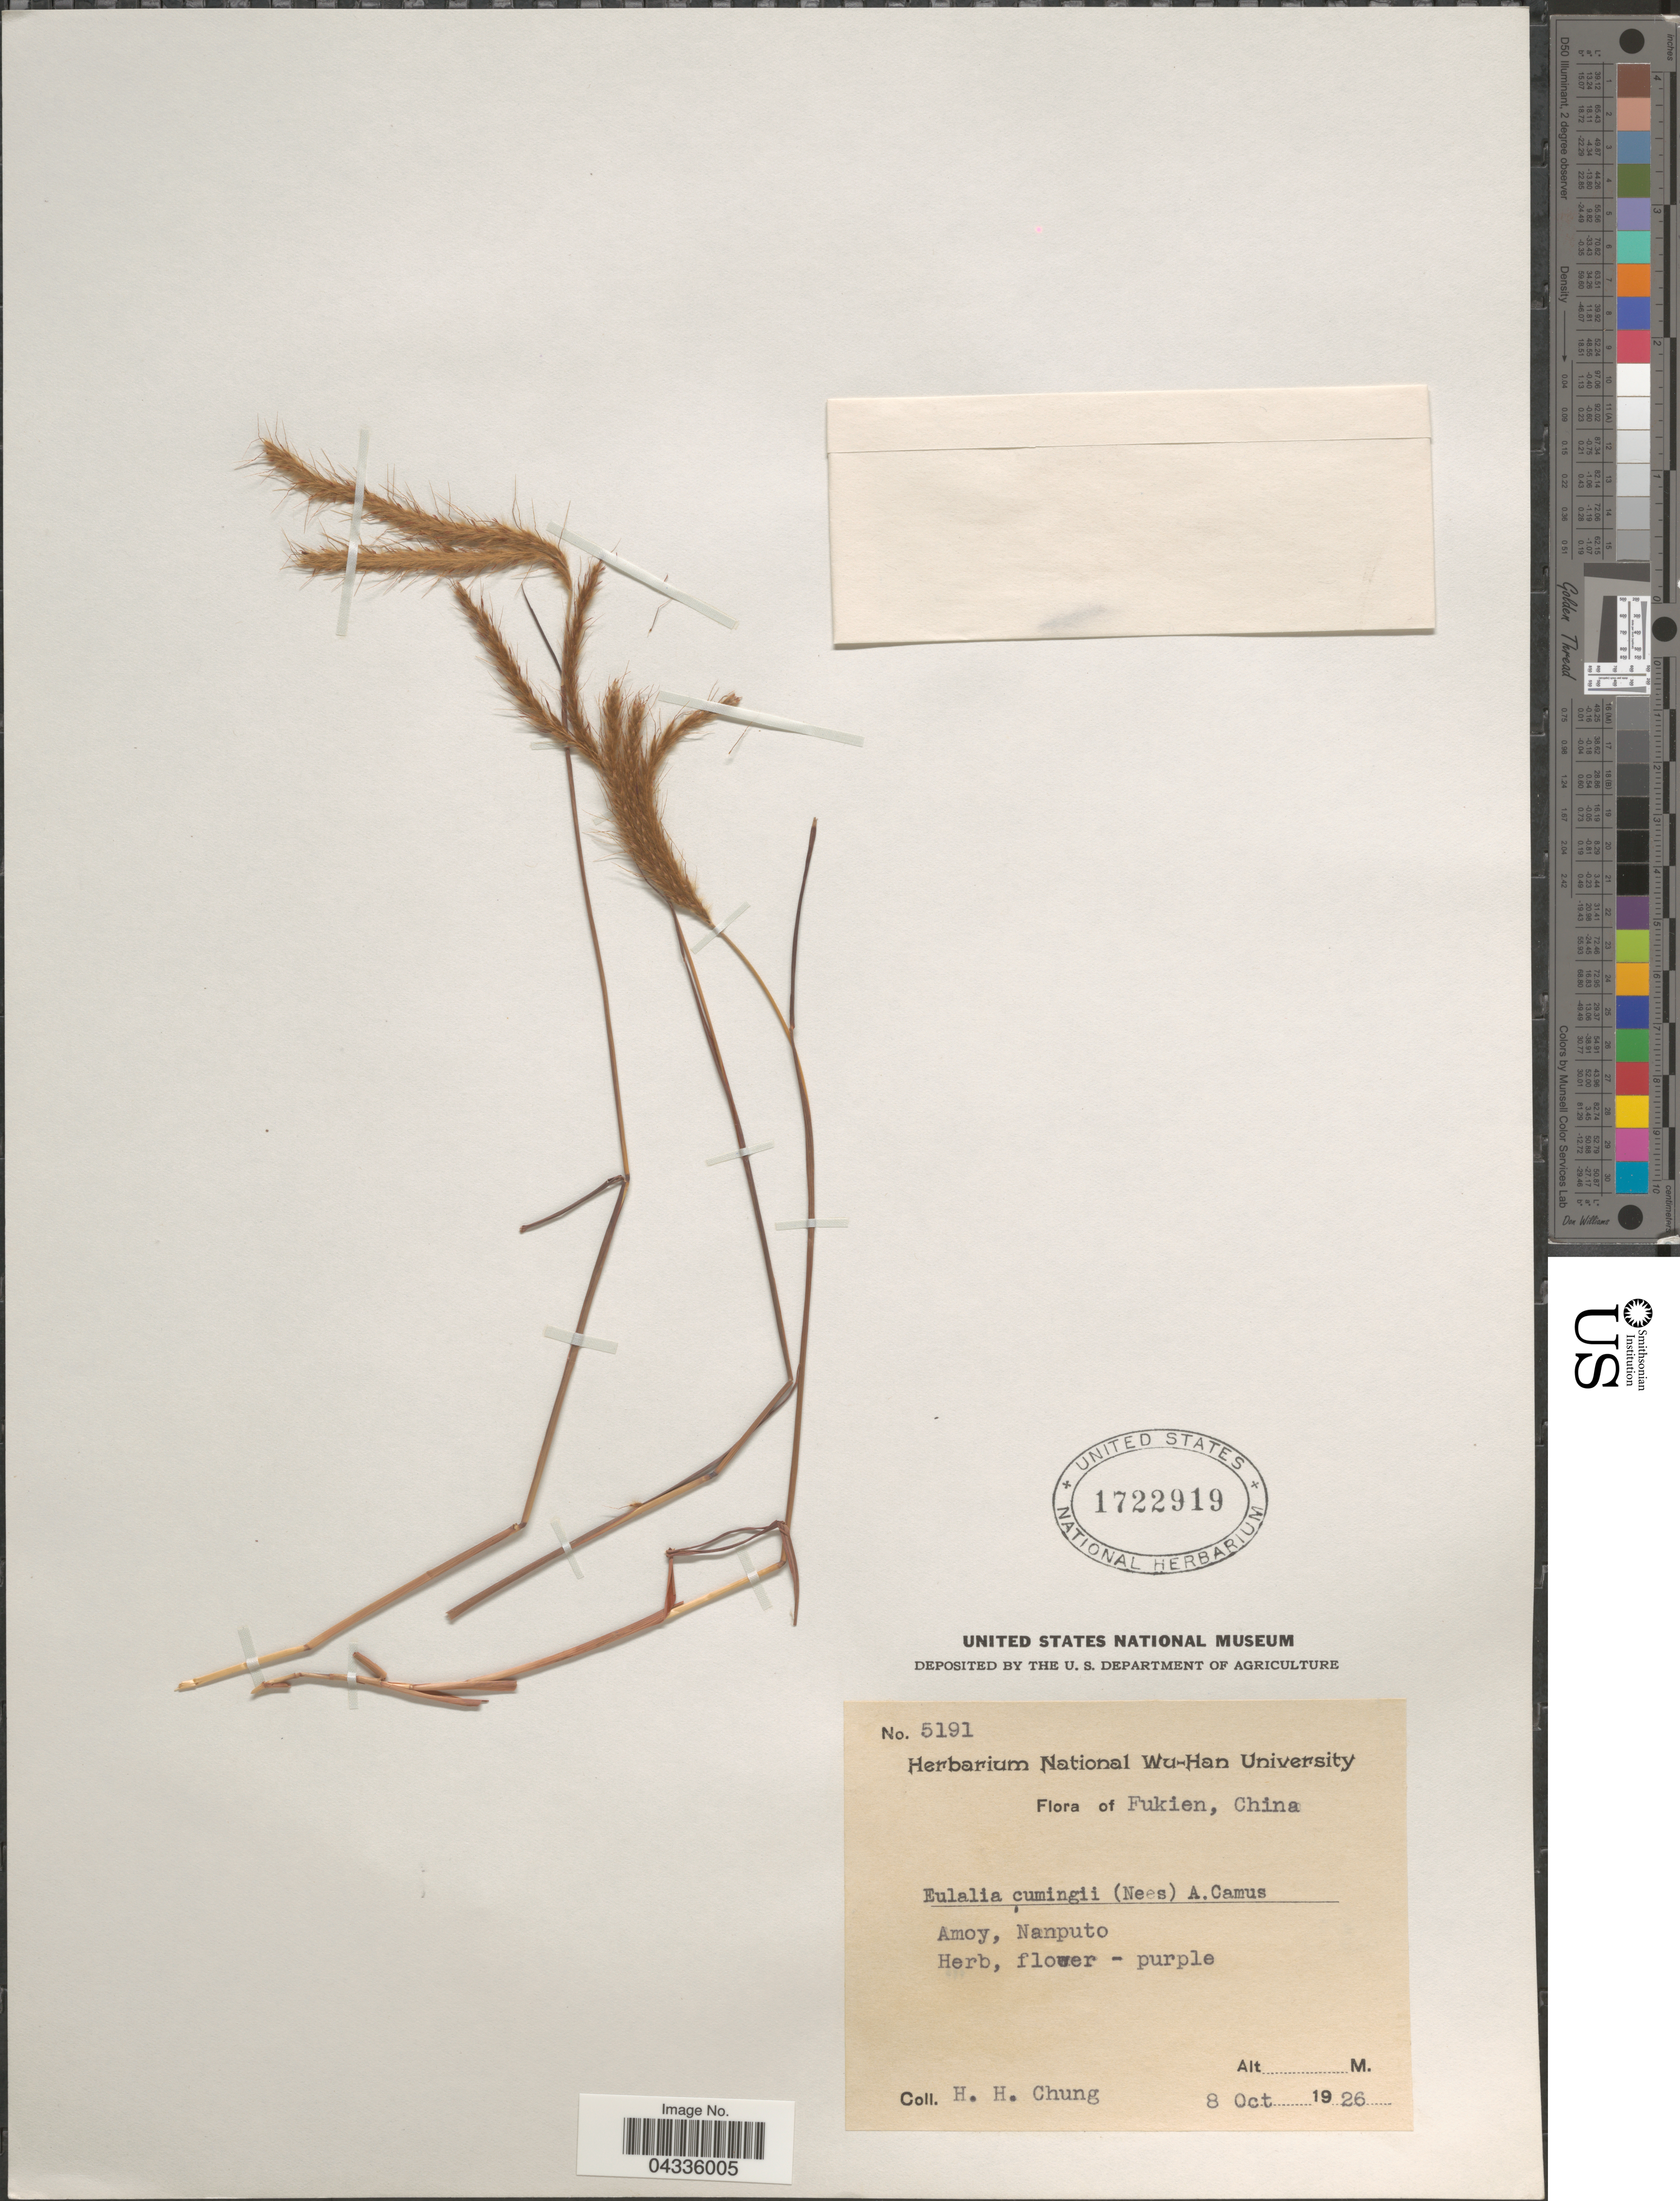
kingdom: Plantae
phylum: Tracheophyta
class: Liliopsida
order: Poales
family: Poaceae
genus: Eulalia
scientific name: Eulalia leschenaultiana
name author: (Decne.) Ohwi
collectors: H. Chung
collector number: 5191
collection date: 1926-10-08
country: China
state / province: Fujian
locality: Fukien. Amoy, Nanputo.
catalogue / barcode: US 1722919